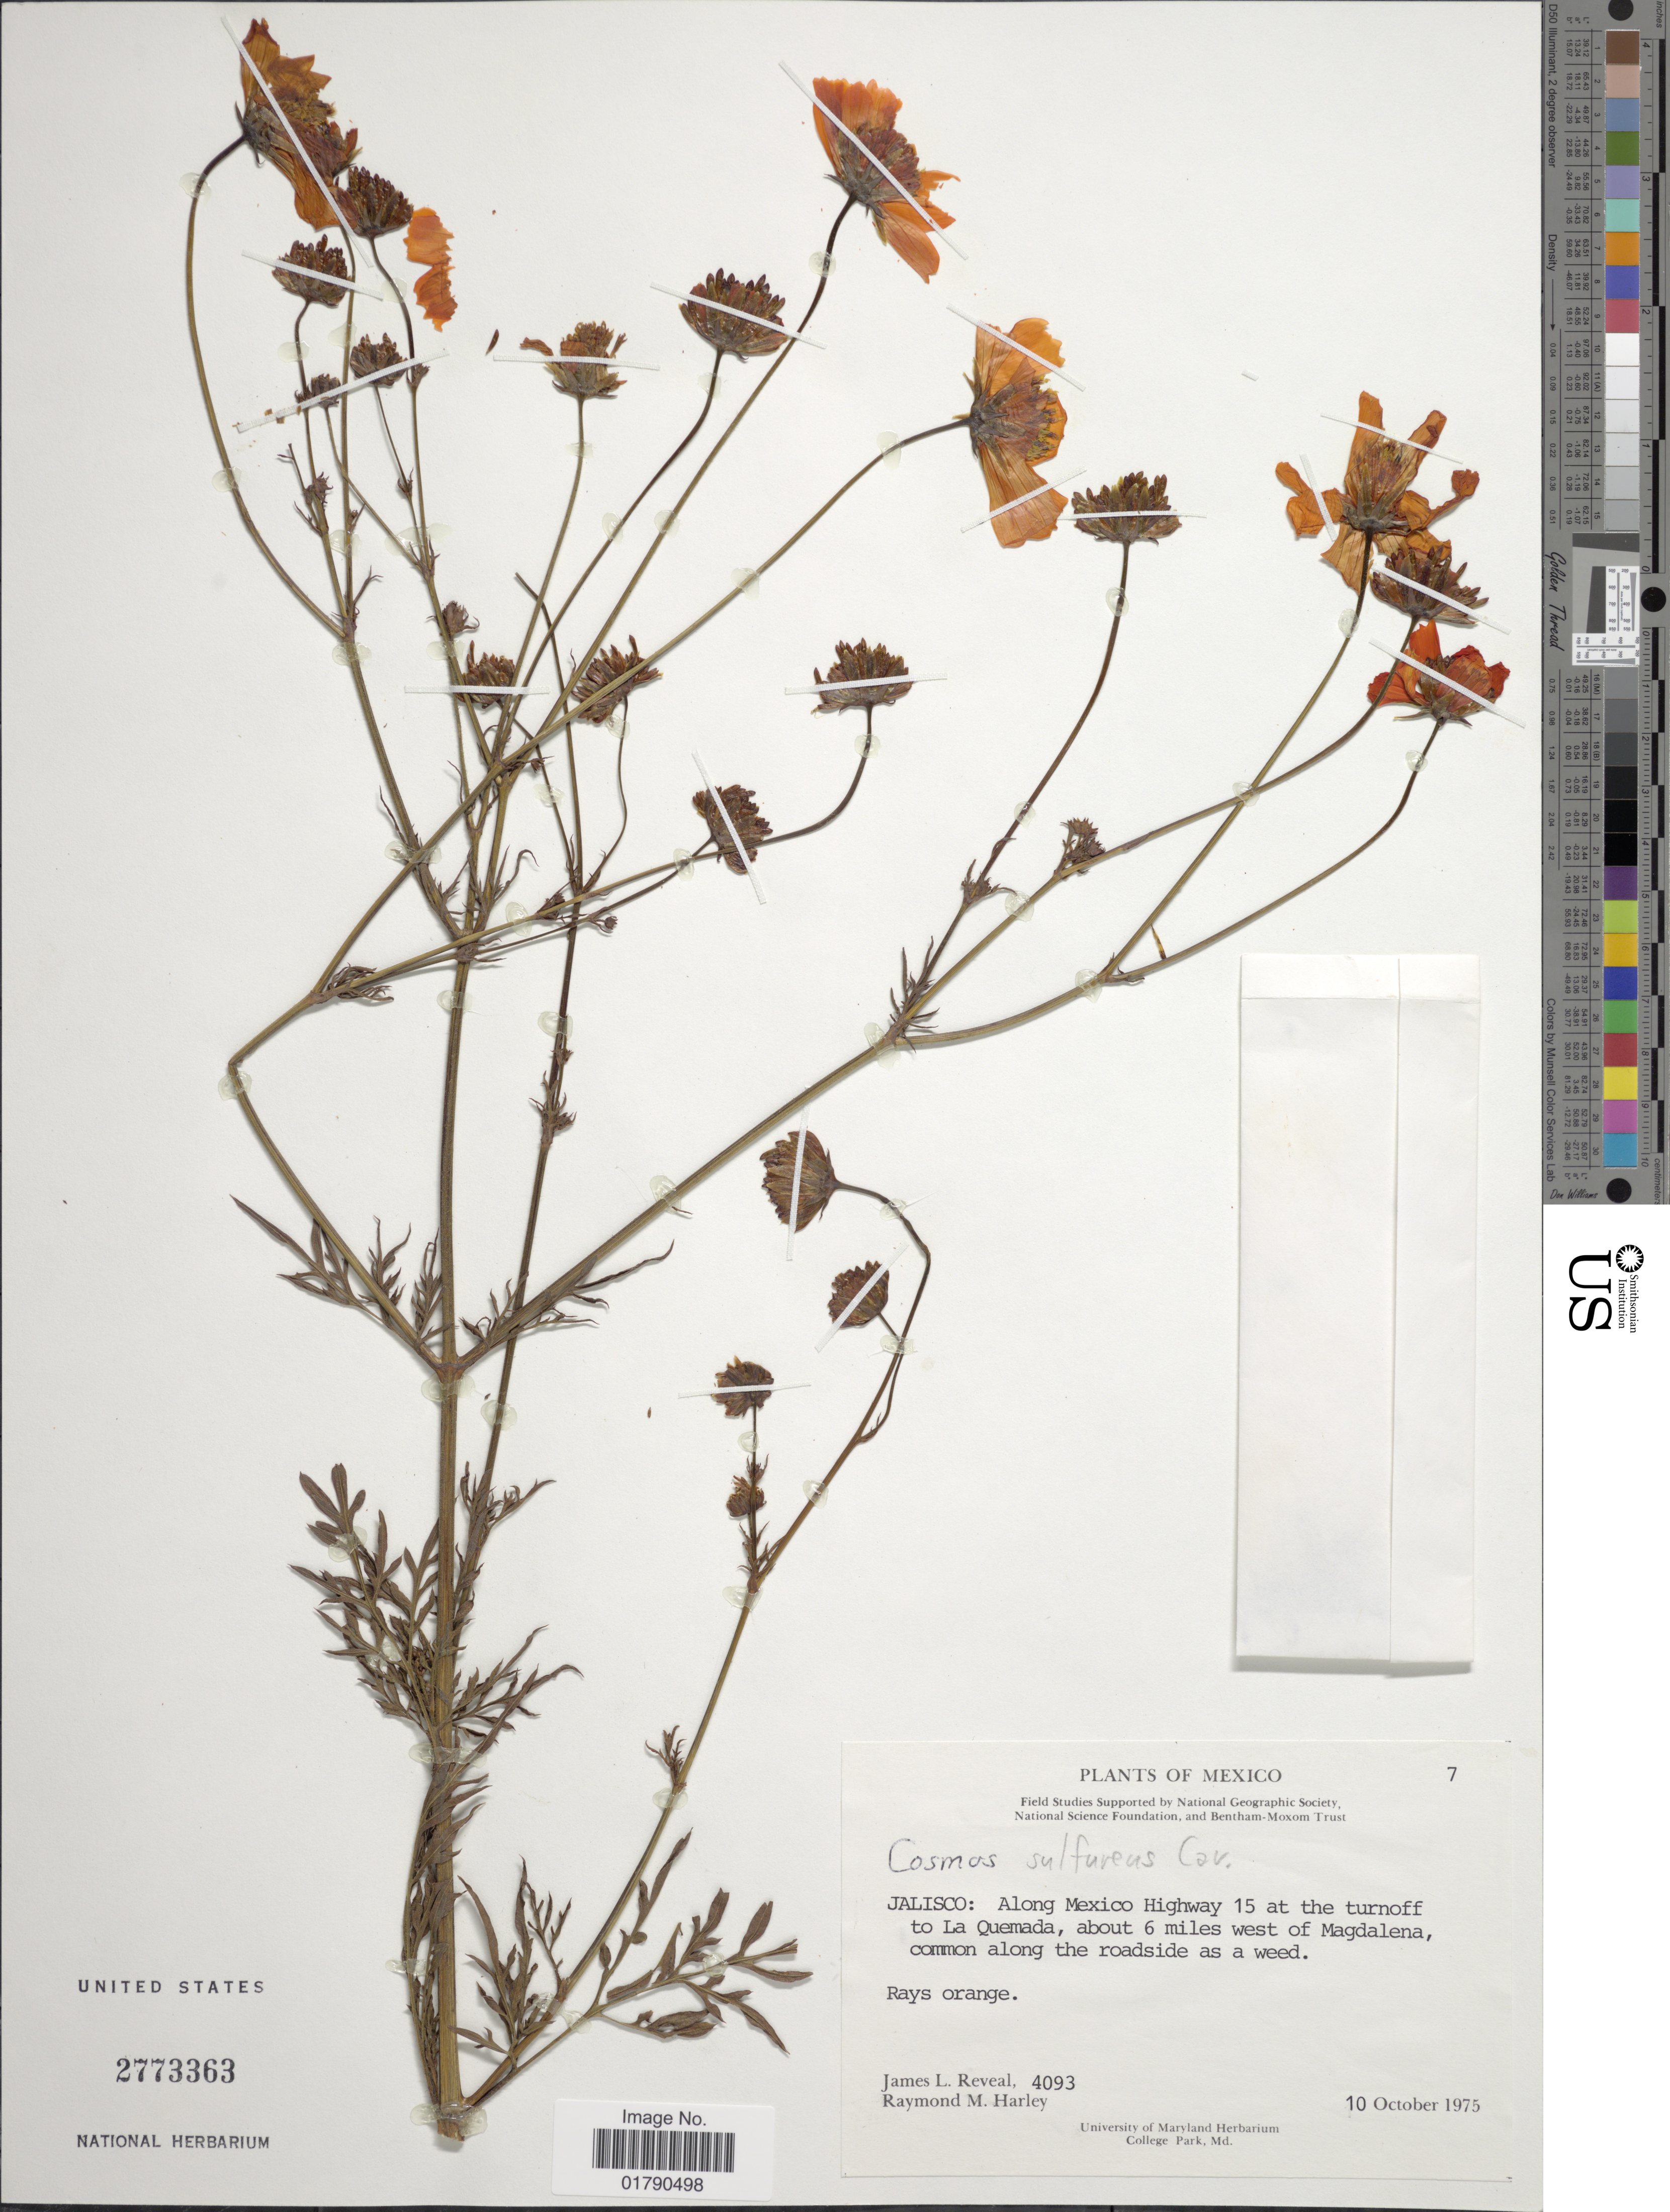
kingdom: Plantae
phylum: Tracheophyta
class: Magnoliopsida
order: Asterales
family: Asteraceae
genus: Cosmos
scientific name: Cosmos sulphureus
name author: Cav.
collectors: J. L. Reveal & R. M. Harley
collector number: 4093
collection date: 1975-10-10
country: Mexico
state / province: Jalisco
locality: Along Mexico Highway 15 at the turnoff to La Quemada, about 6 miles west of Magdalena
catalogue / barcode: US 2773363